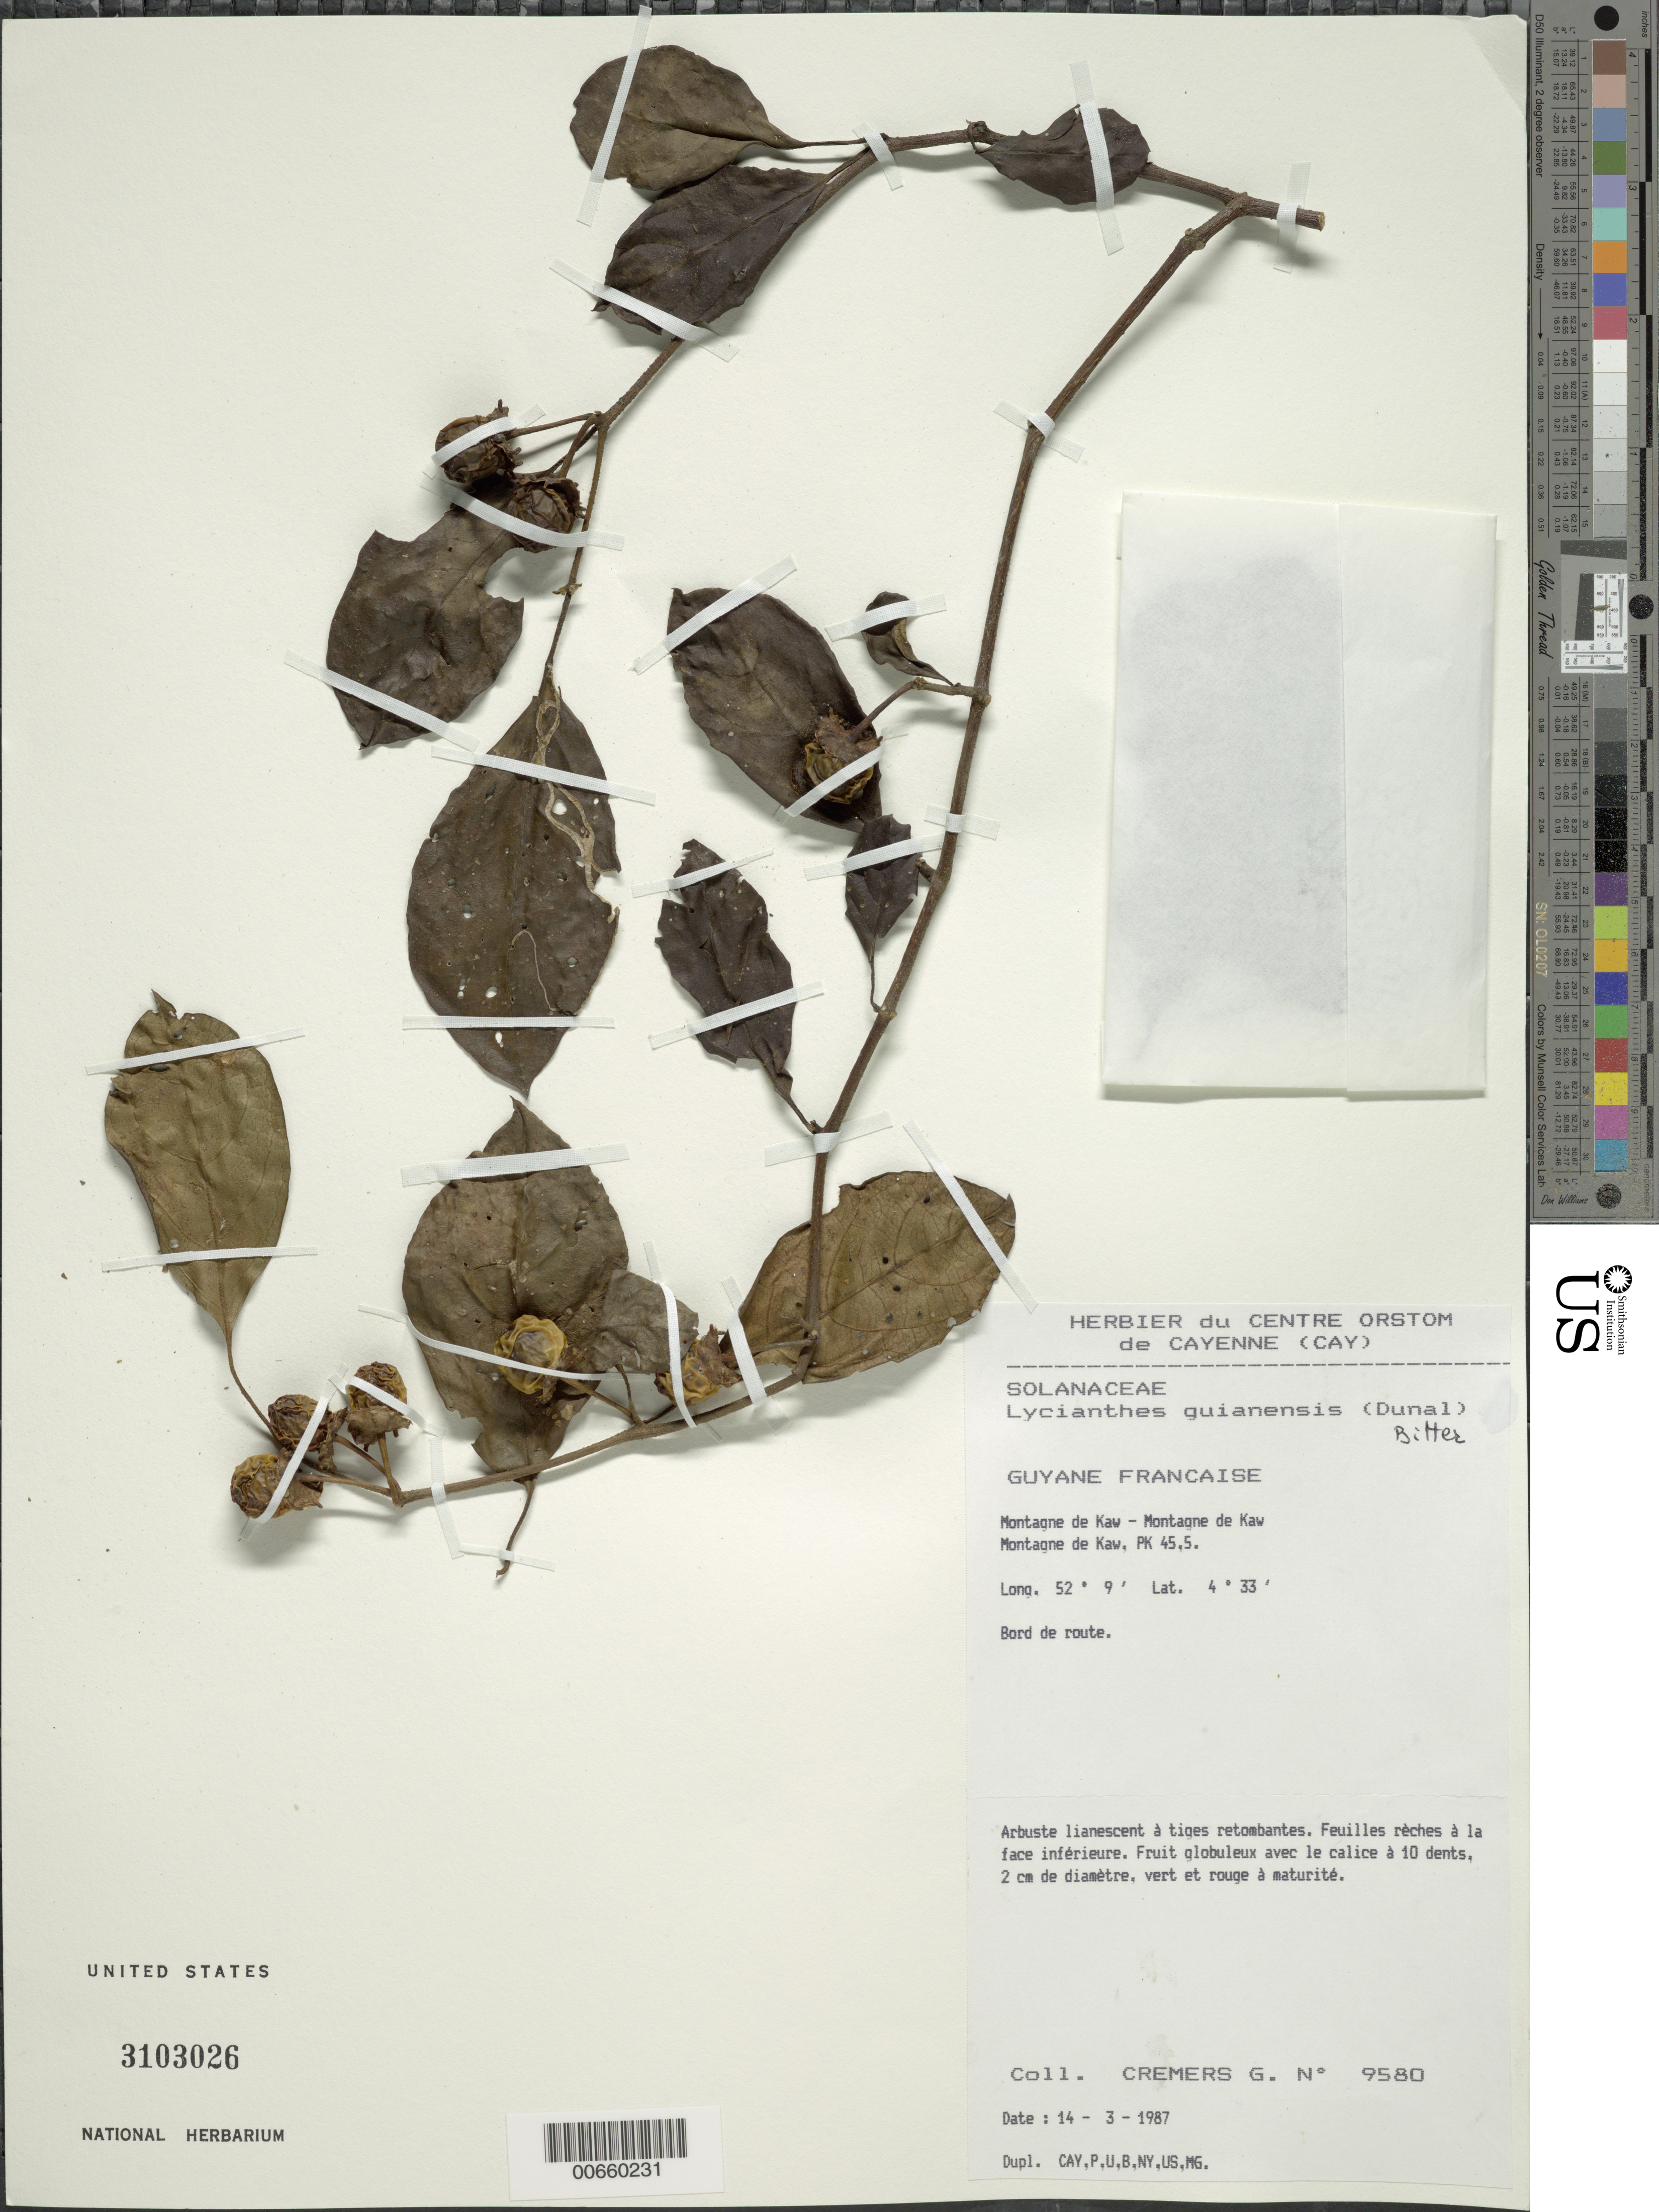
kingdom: Plantae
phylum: Tracheophyta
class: Magnoliopsida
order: Solanales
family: Solanaceae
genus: Lycianthes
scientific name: Lycianthes guianensis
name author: (Dunal) Bitter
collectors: G. Cremers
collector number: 9580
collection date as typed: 14-Mar-87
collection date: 1987-03-14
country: French Guiana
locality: Montagne de Kaw, PK 45.5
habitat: Roadside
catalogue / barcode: US 3103026